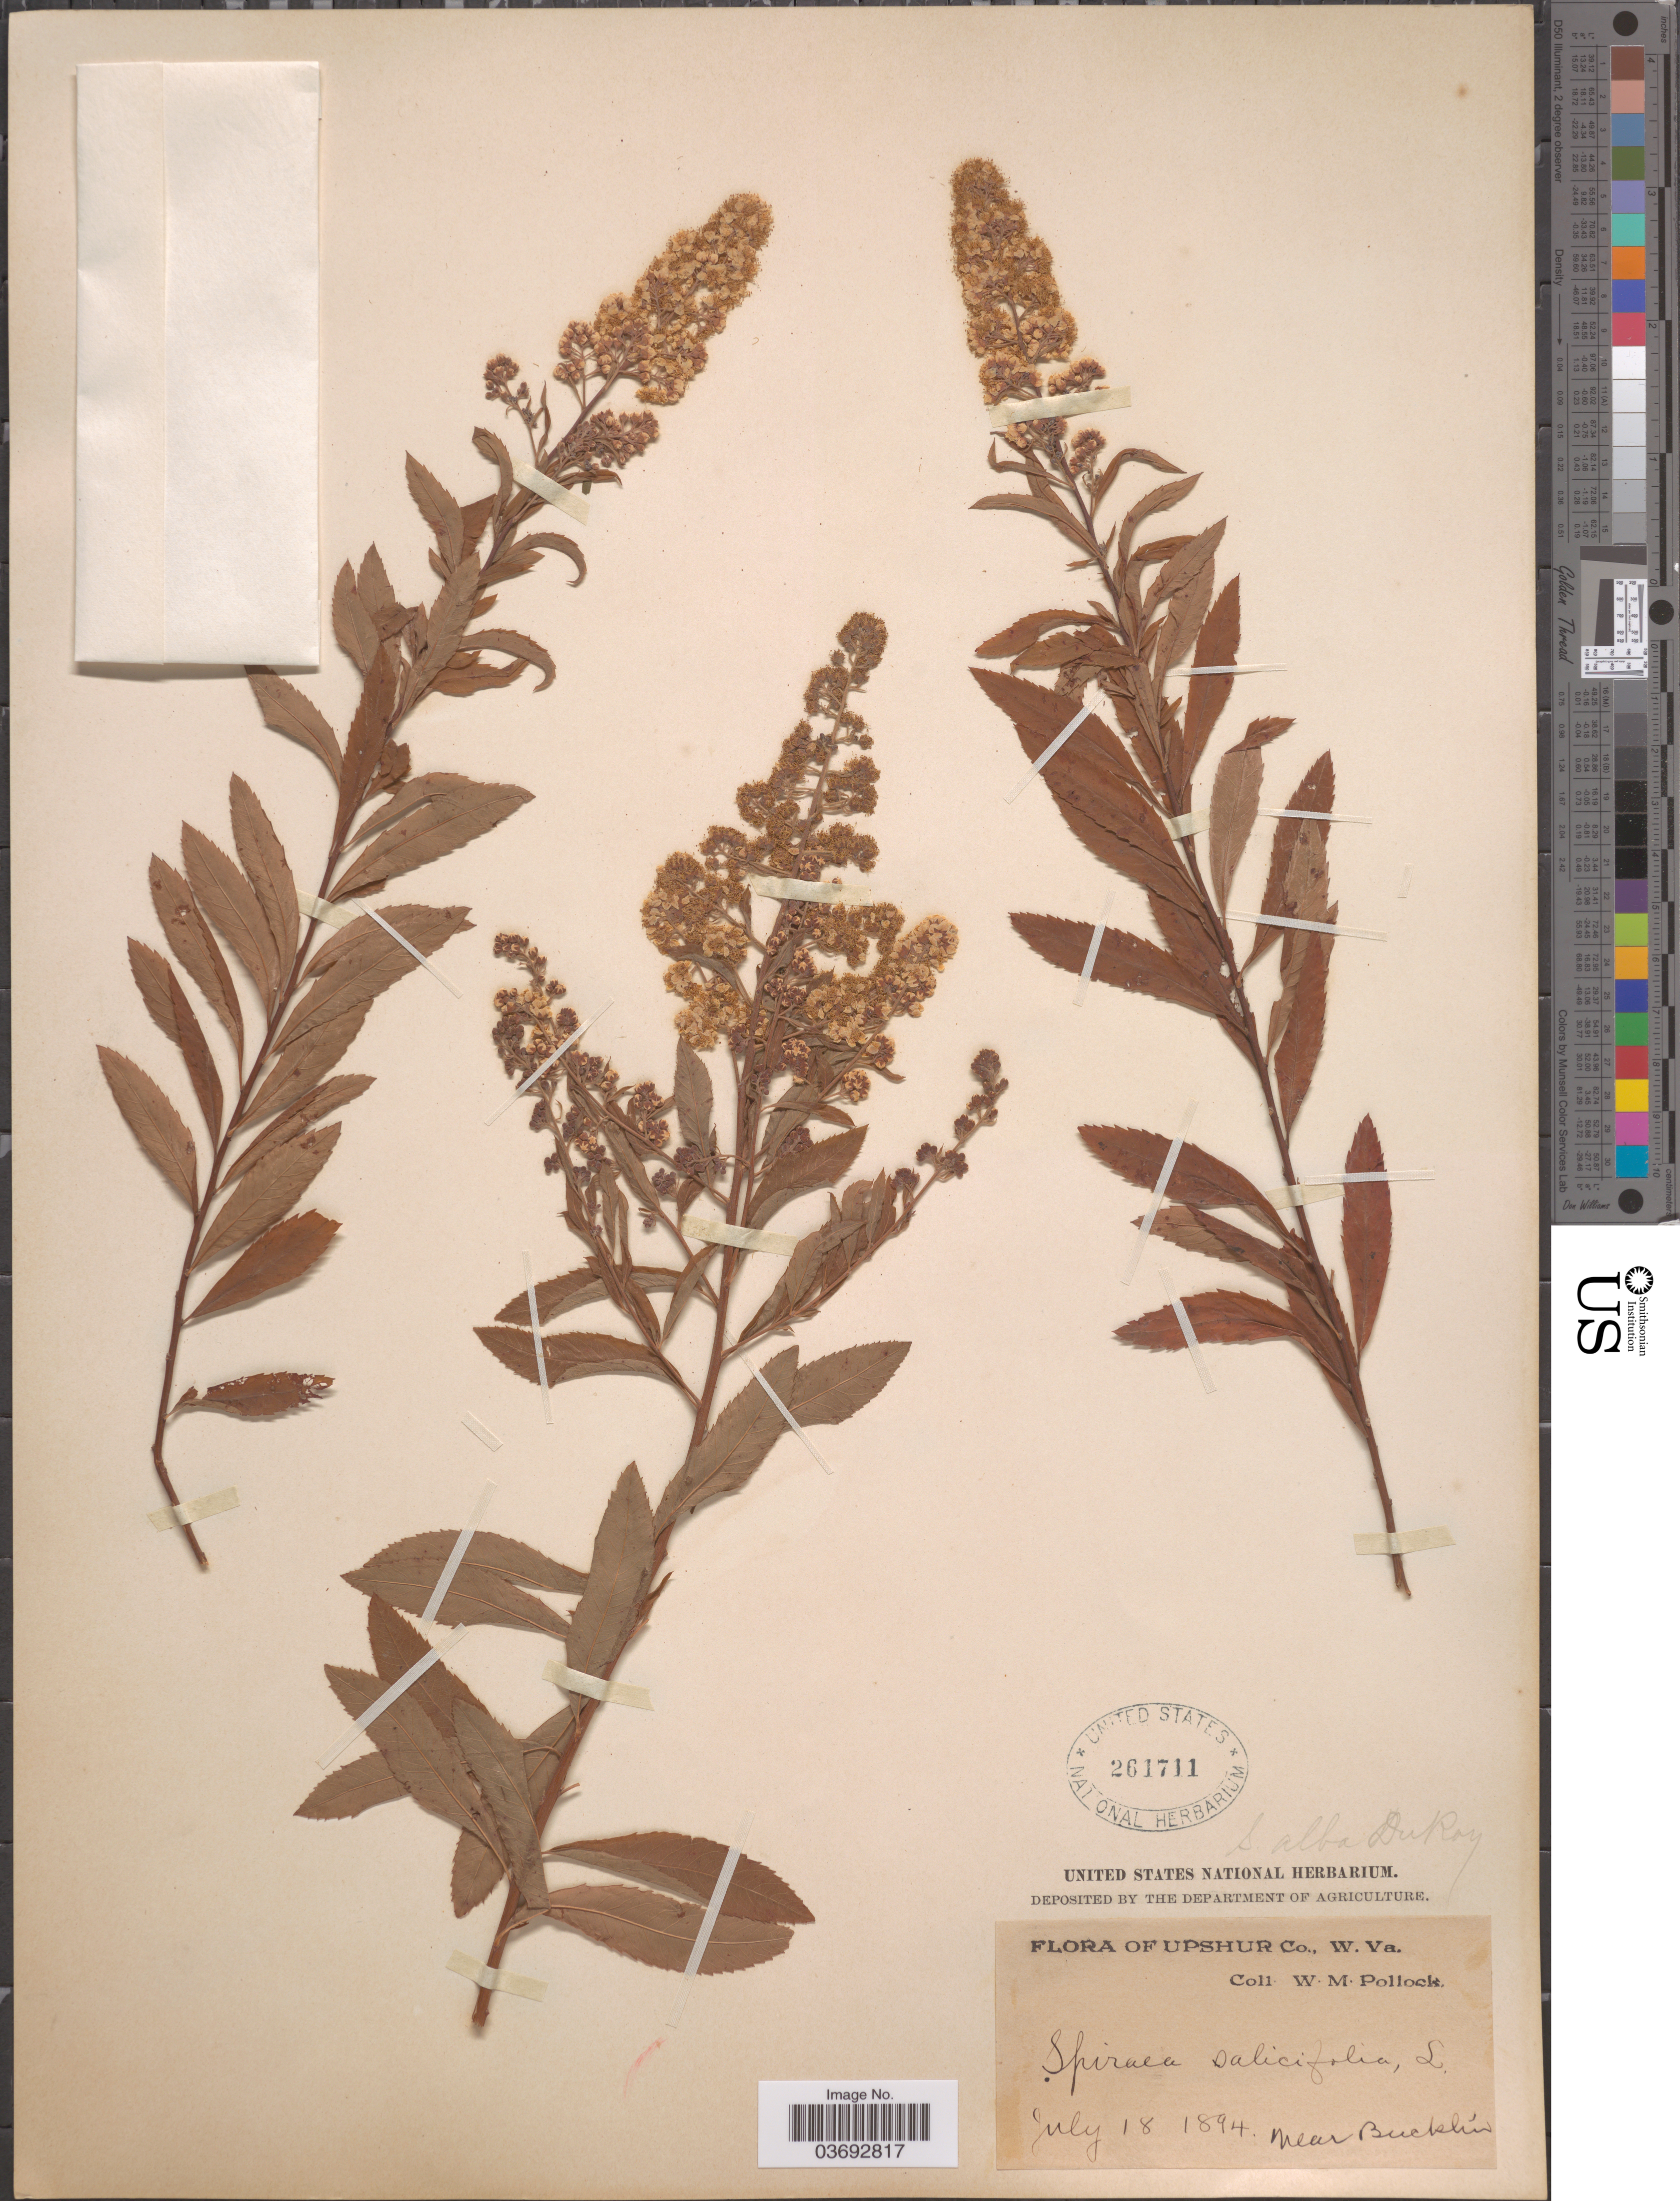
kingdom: Plantae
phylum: Tracheophyta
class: Magnoliopsida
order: Rosales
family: Rosaceae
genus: Spiraea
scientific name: Spiraea salicifolia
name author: L.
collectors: W. M. Pollock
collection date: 1894-07-18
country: United States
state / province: West Virginia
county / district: Upshur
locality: Near Bucklin.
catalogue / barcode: US 261711